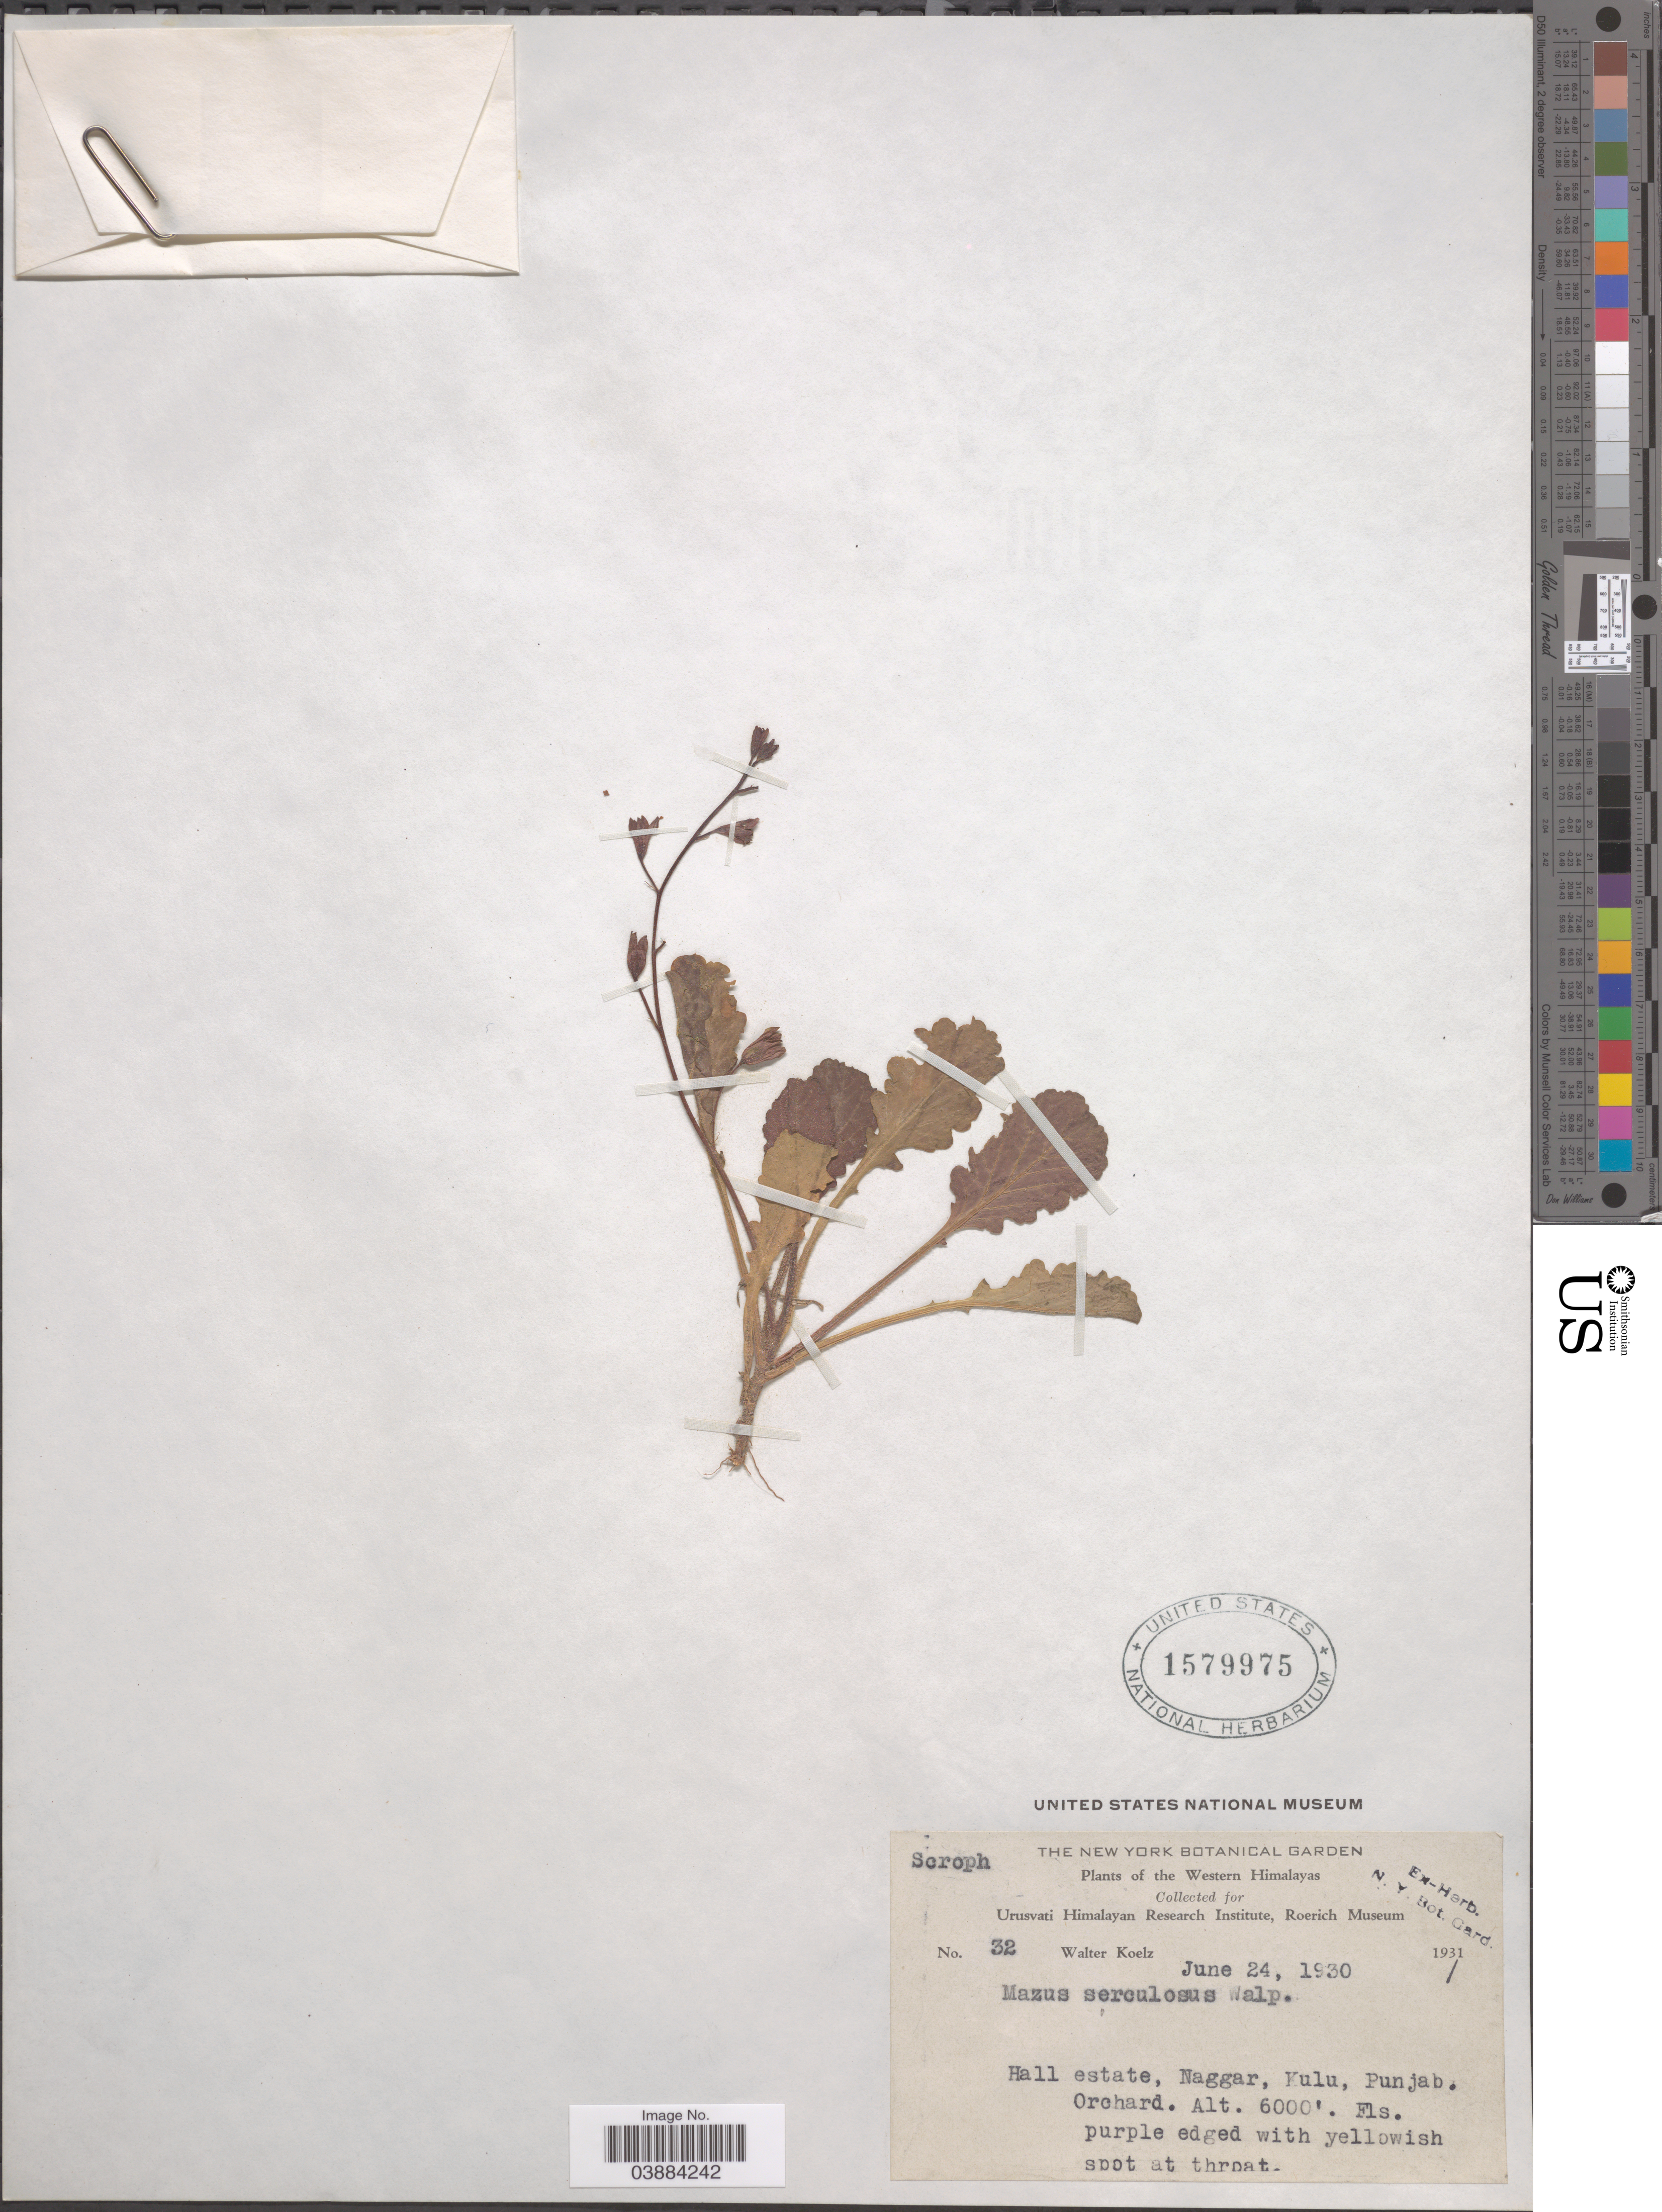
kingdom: Plantae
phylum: Tracheophyta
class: Magnoliopsida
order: Lamiales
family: Mazaceae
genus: Mazus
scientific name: Mazus surculosus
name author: D. Don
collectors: W. N. Koelz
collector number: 32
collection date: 1930-06-24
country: India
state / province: Punjab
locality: The Western Himalayas. Hall estate, Naggar, Kulu.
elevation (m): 1829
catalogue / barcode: US 1579975